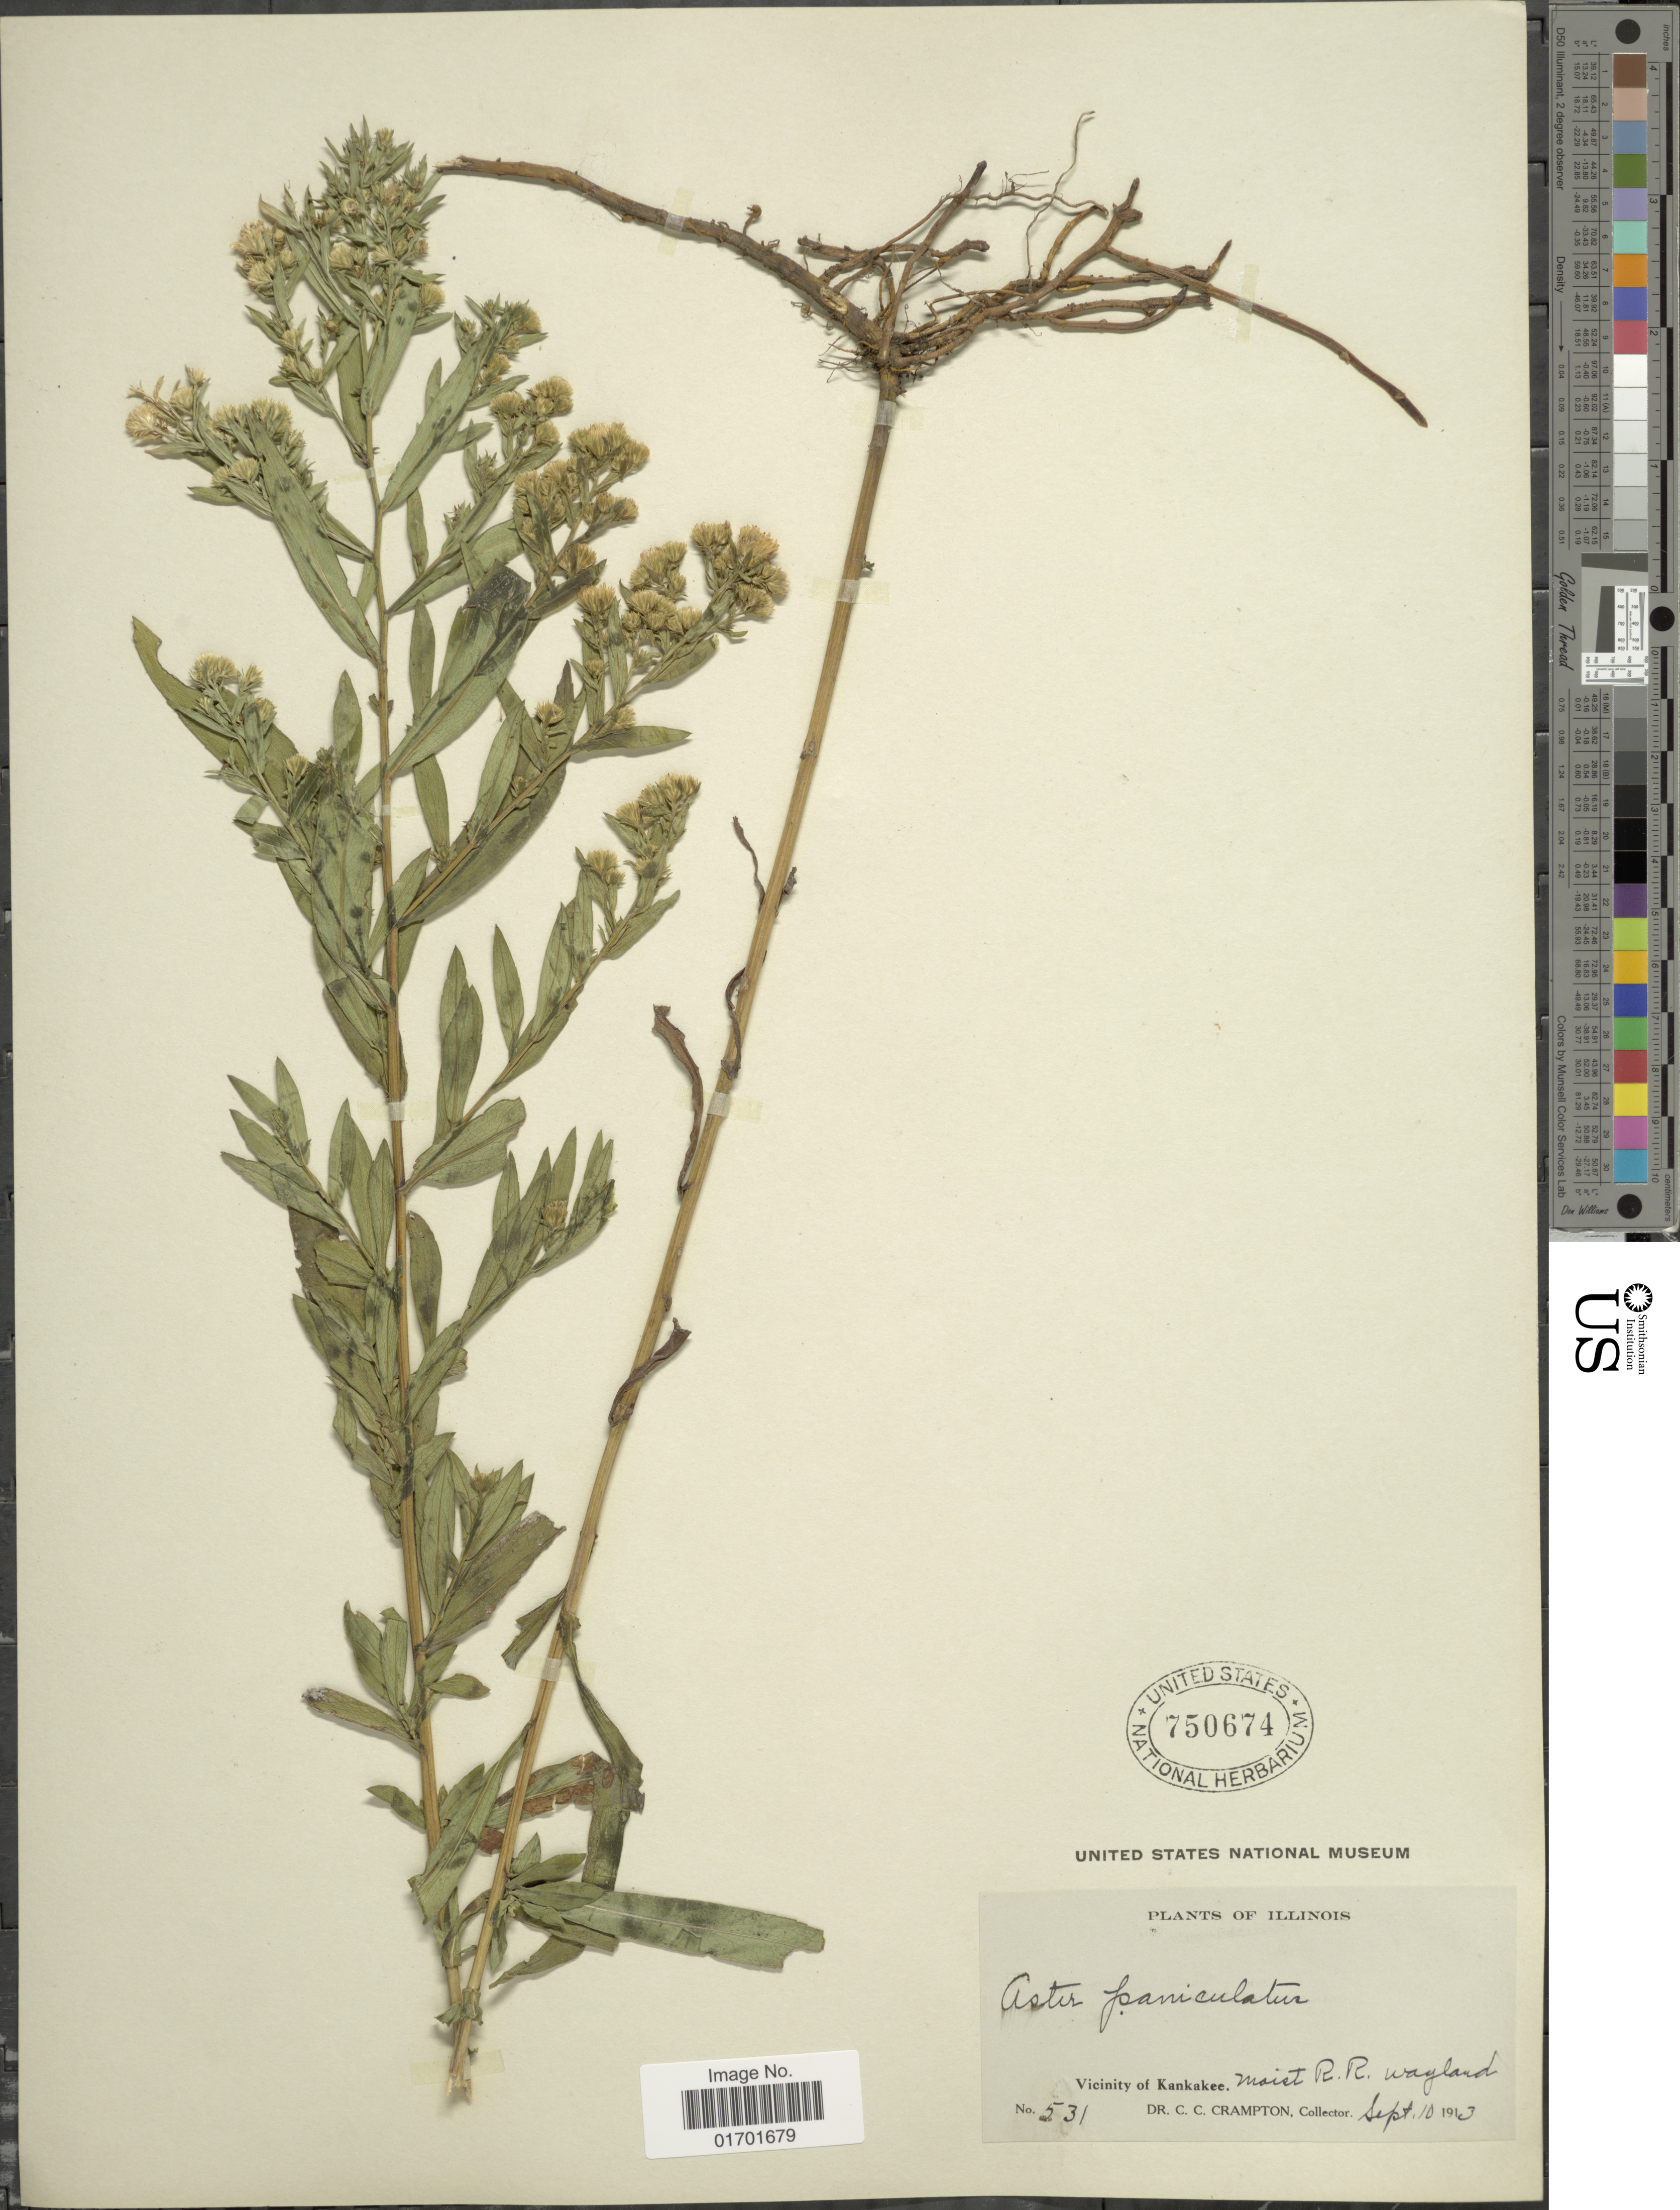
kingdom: Plantae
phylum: Tracheophyta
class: Magnoliopsida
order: Asterales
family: Asteraceae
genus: Symphyotrichum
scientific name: Symphyotrichum lanceolatum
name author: (Willd.) G.L. Nesom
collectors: C. Crampton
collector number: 531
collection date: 1913-09-10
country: United States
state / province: Illinois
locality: Vicinity of Kankakee, moist R.R. wayland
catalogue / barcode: US 750674